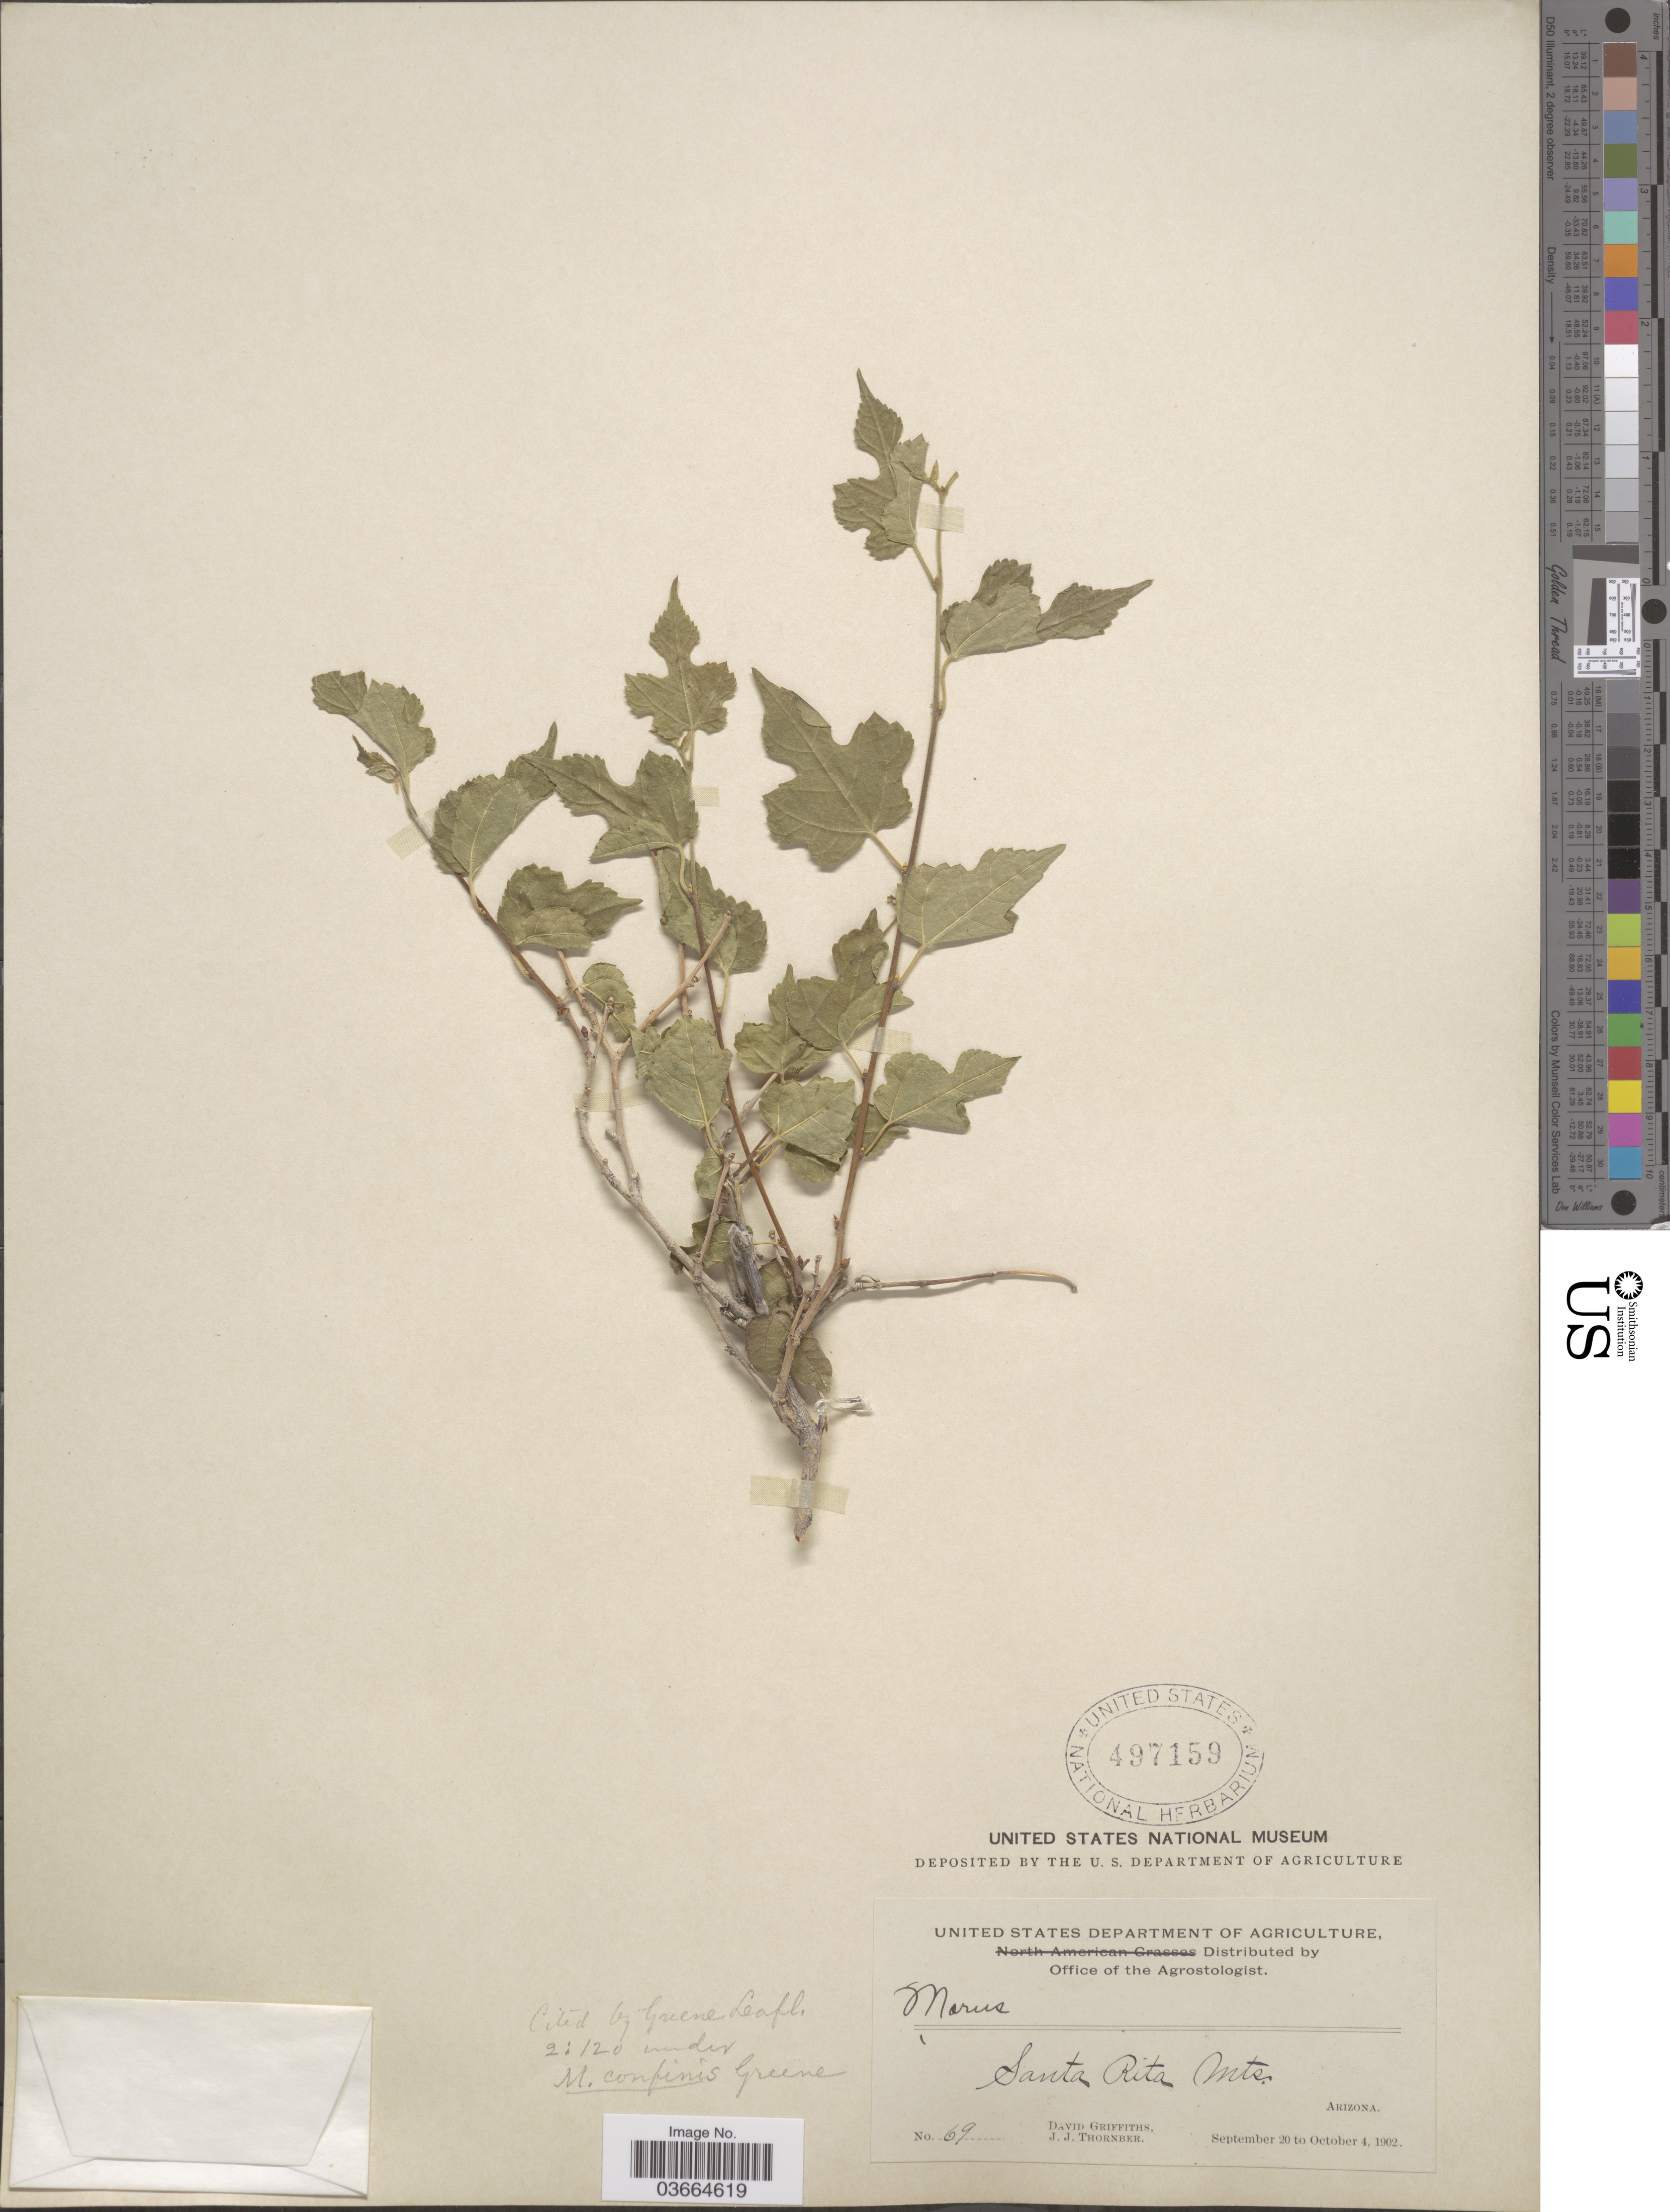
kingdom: Plantae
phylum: Tracheophyta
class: Magnoliopsida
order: Rosales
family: Moraceae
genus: Morus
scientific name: Morus microphylla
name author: Buckley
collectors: D. Griffiths & J. Thornber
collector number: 69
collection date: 1902-09-20/1902-10-04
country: United States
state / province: Arizona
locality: Santa Rita Mts.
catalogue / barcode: US 497159